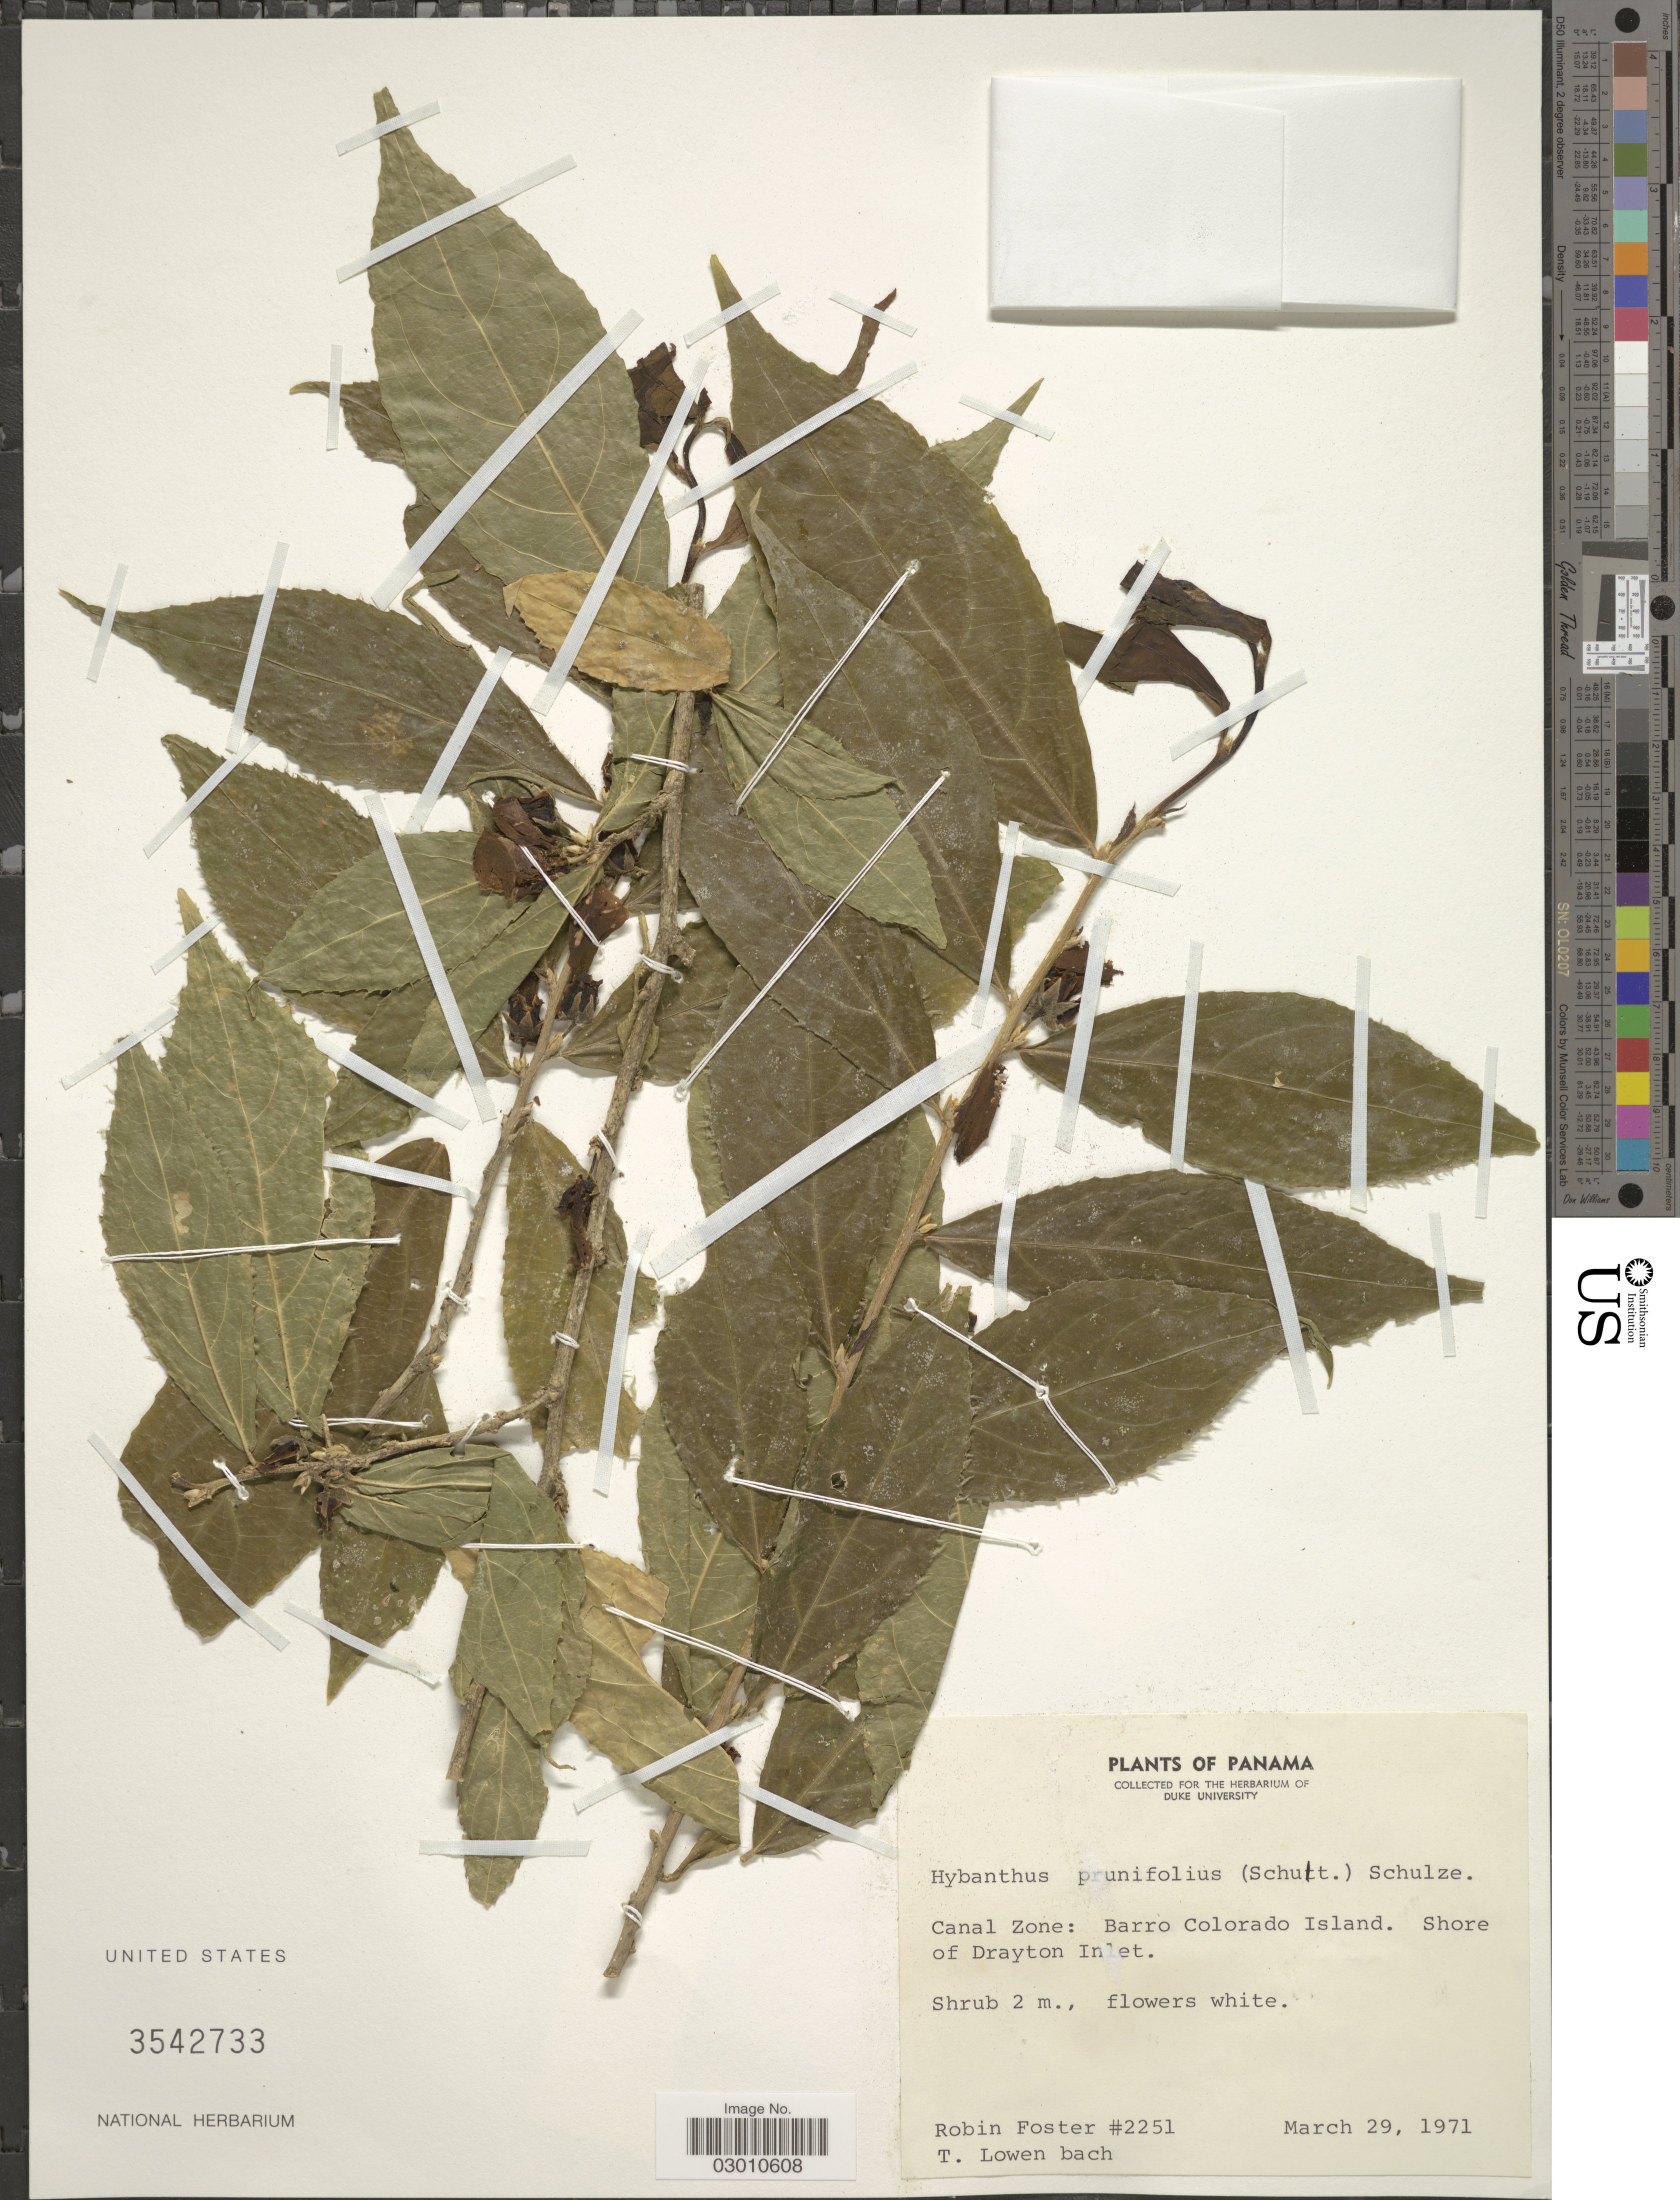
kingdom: Plantae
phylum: Tracheophyta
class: Magnoliopsida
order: Malpighiales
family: Violaceae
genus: Pombalia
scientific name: Pombalia prunifolia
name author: (Humb. & Bonpl. ex Willd.) Paula-Souza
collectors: R. B. Foster & T. Lowenbach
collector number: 2251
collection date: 1971-03-29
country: Panama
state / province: Panamá Oeste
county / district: Canal Zone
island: Barro Colorado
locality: Canal Zone: Barro Colorado Island. Shore of Drayton Inlet.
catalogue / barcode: US 3542733